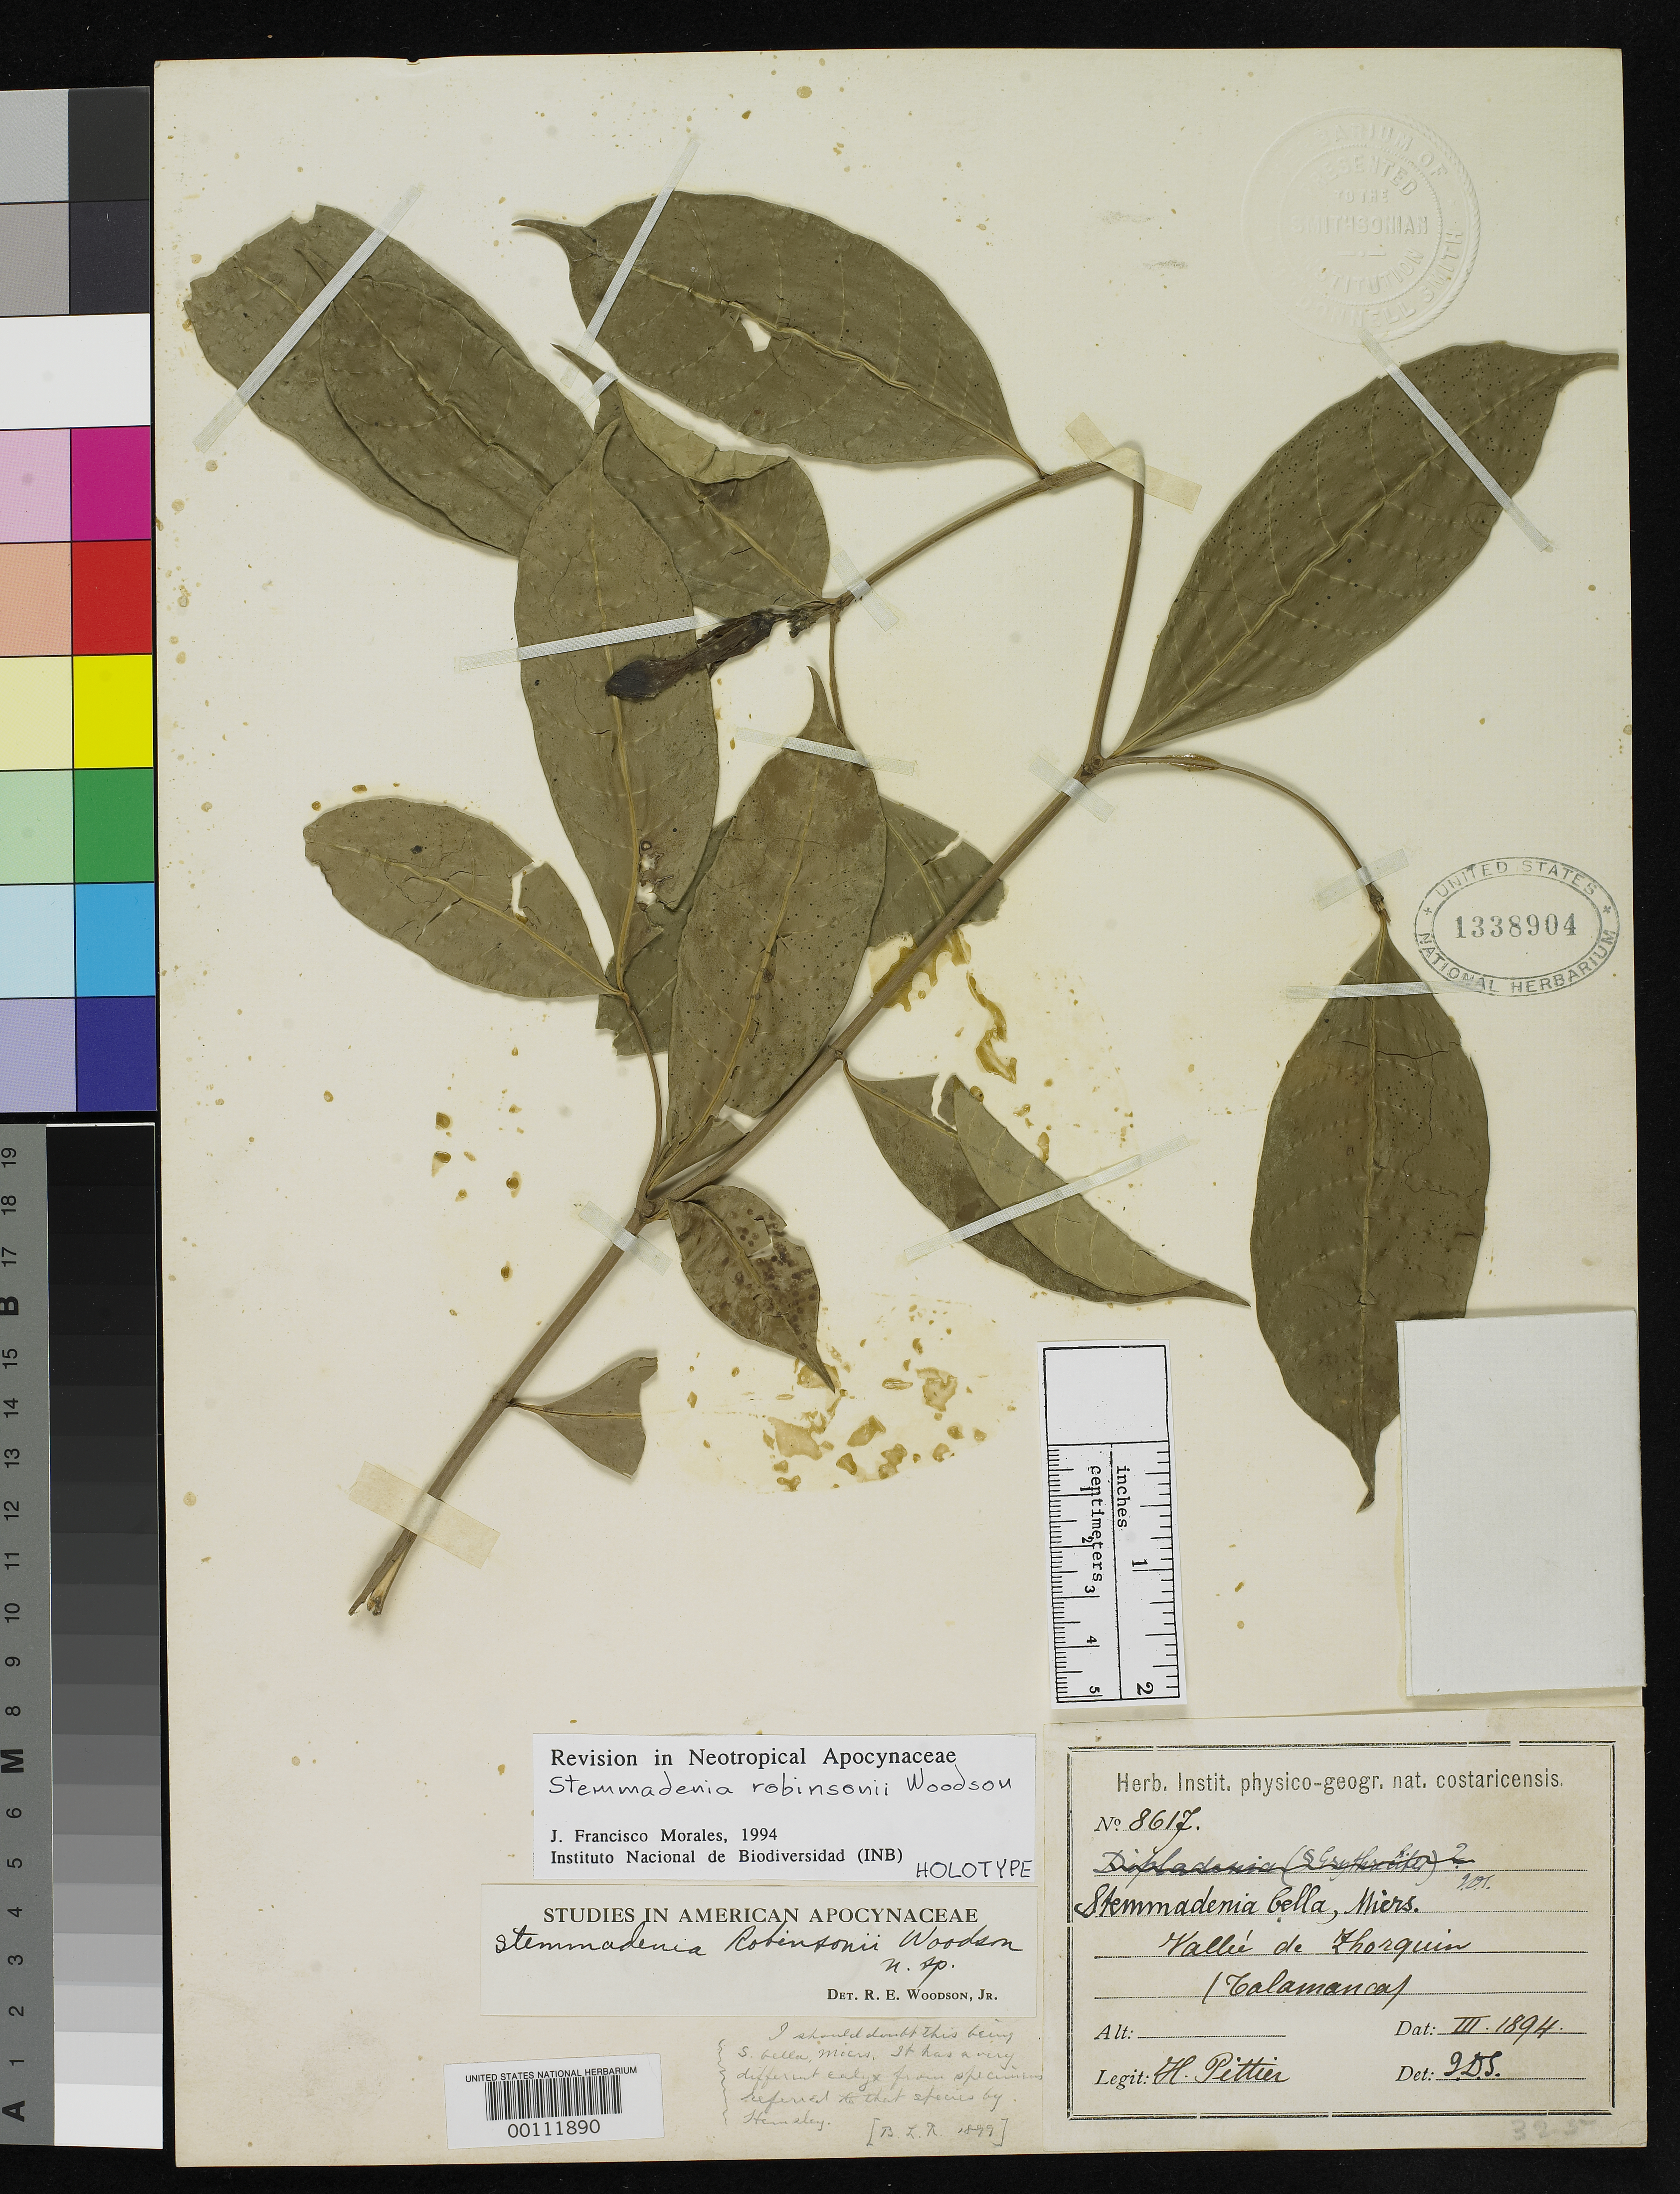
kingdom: Plantae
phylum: Tracheophyta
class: Magnoliopsida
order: Gentianales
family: Apocynaceae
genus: Stemmadenia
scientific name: Stemmadenia robinsonii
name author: Woodson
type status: Holotype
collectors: H. F. Pittier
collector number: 8617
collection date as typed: Feb 1894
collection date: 1894-02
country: Costa Rica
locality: Talamanca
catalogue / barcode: US 1338904